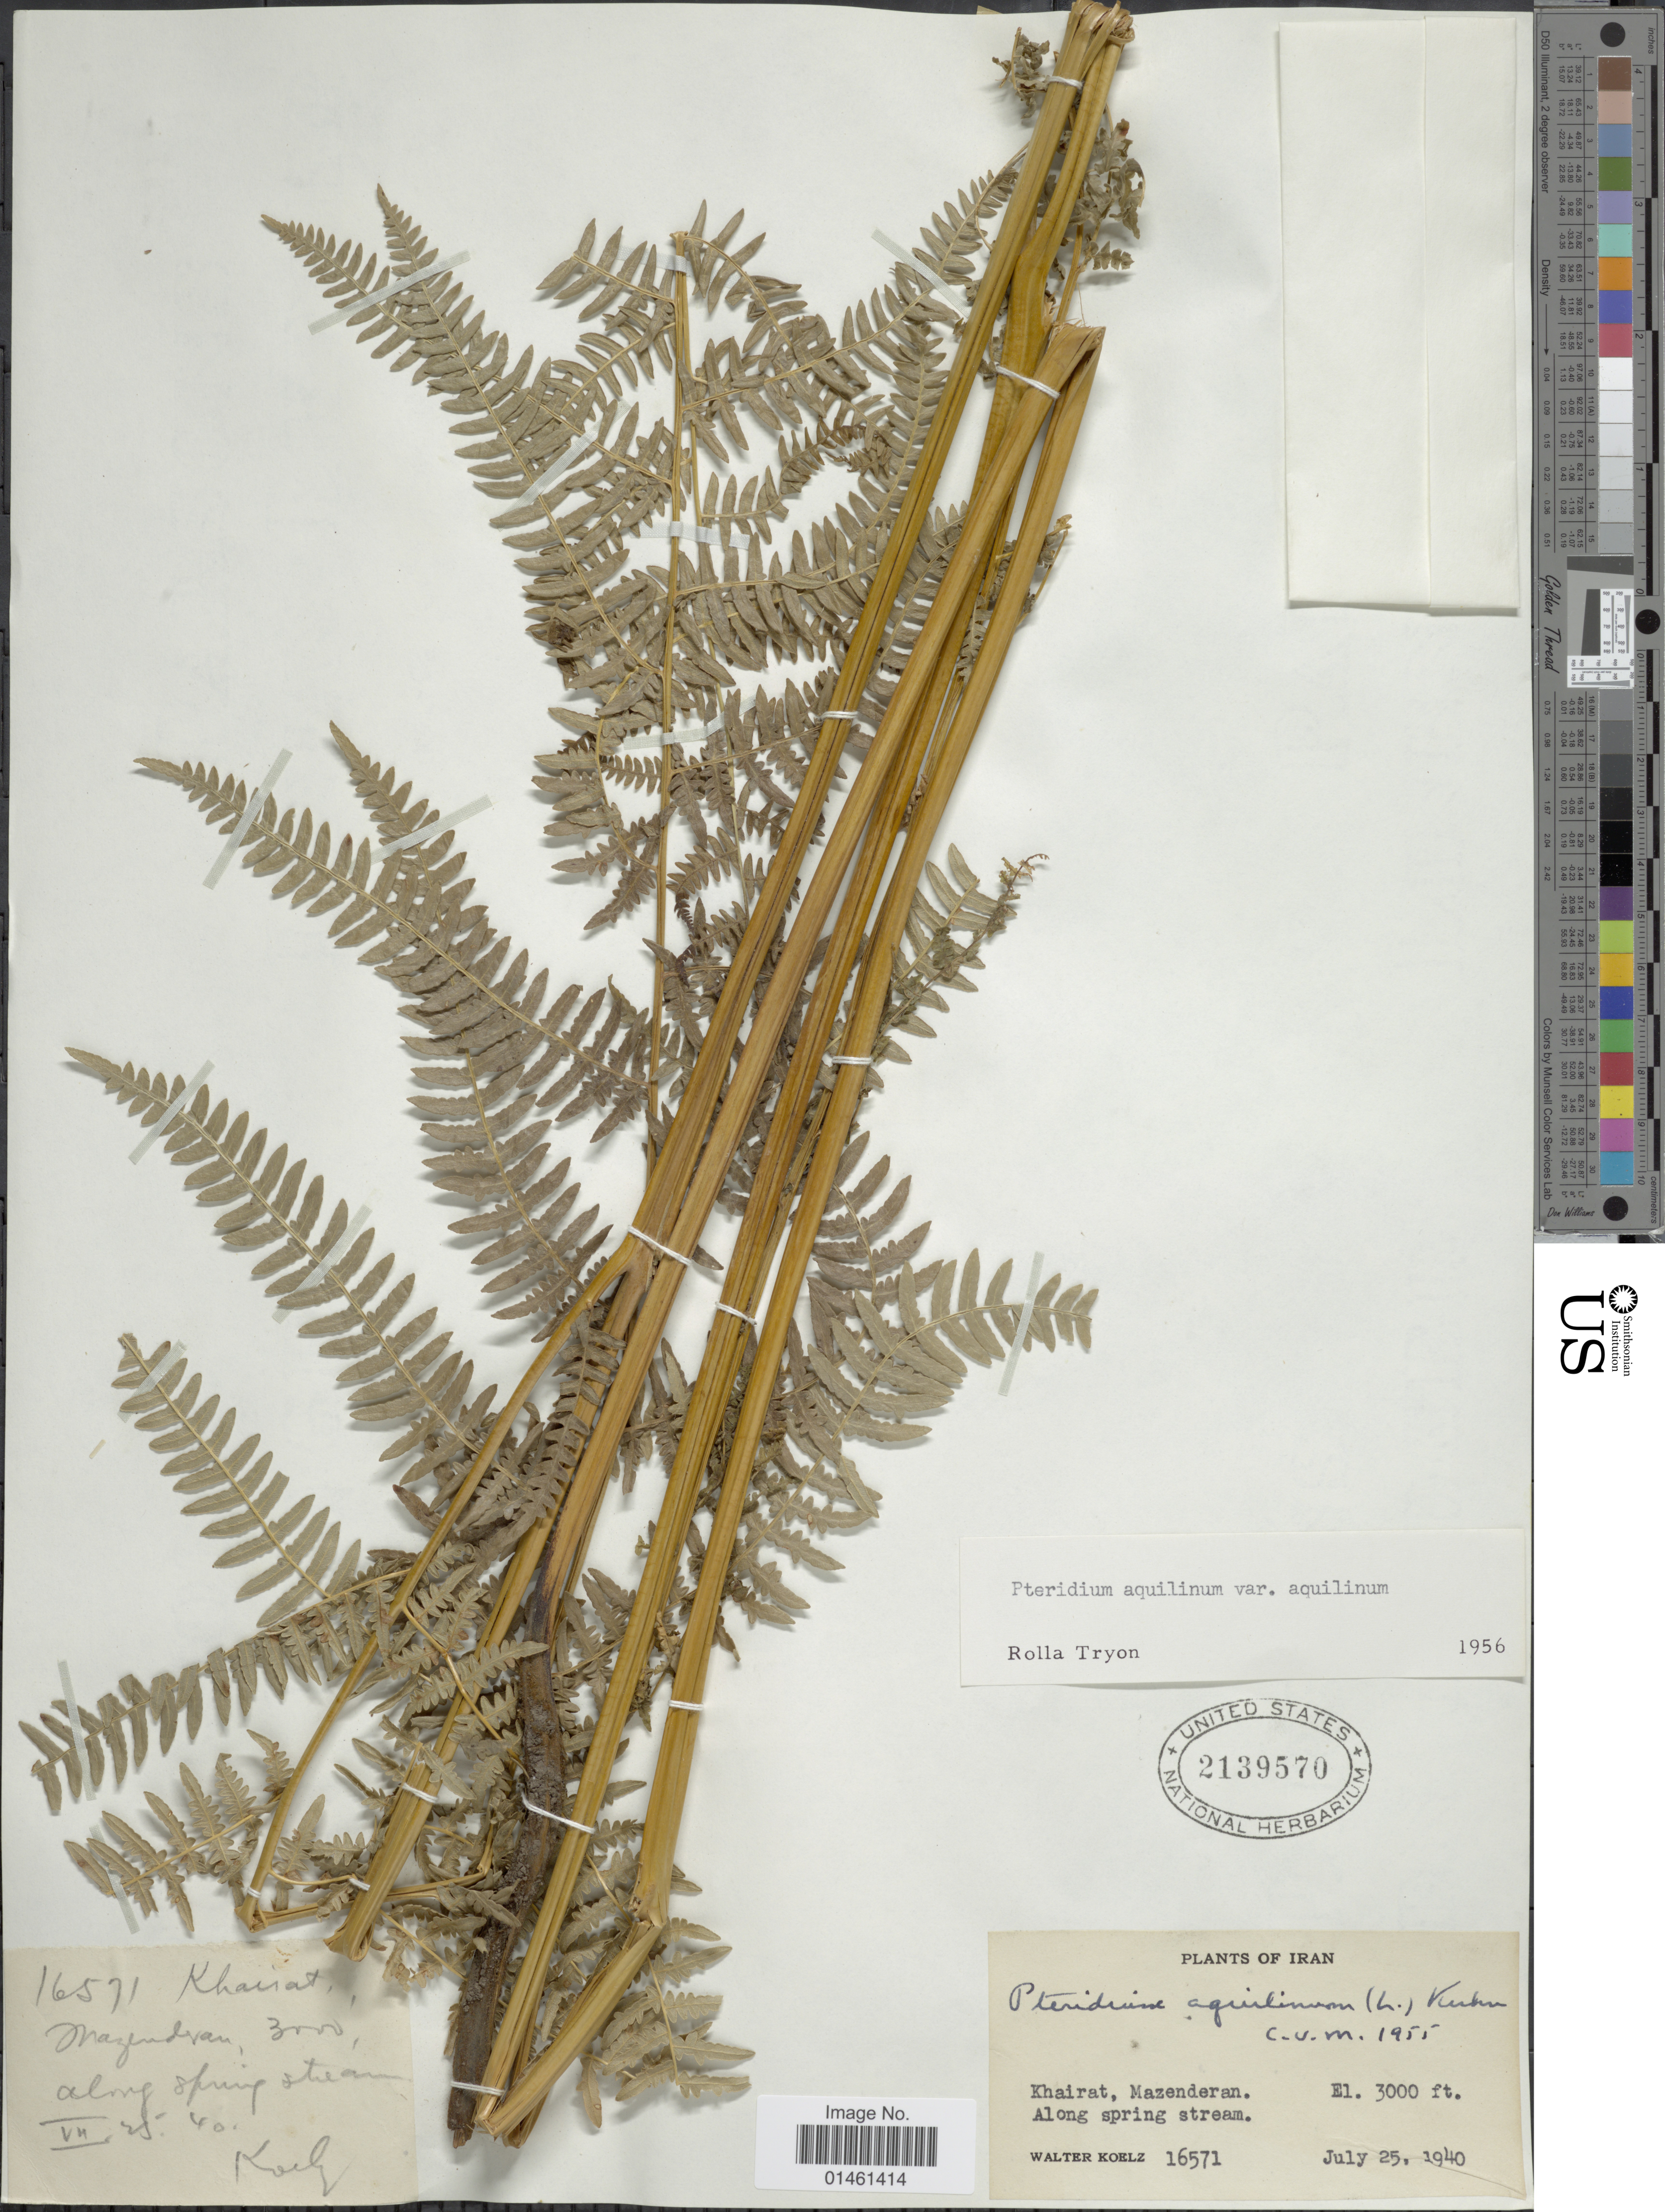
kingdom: Plantae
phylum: Tracheophyta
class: Polypodiopsida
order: Polypodiales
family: Dennstaedtiaceae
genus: Pteridium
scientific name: Pteridium aquilinum var. typicum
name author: R.M. Tryon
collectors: W. N. Koelz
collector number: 16571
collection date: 1940-07-25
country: Iran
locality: Iran, Khairat, Mazenderan, Along spring stream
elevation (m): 914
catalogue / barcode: US 2139570